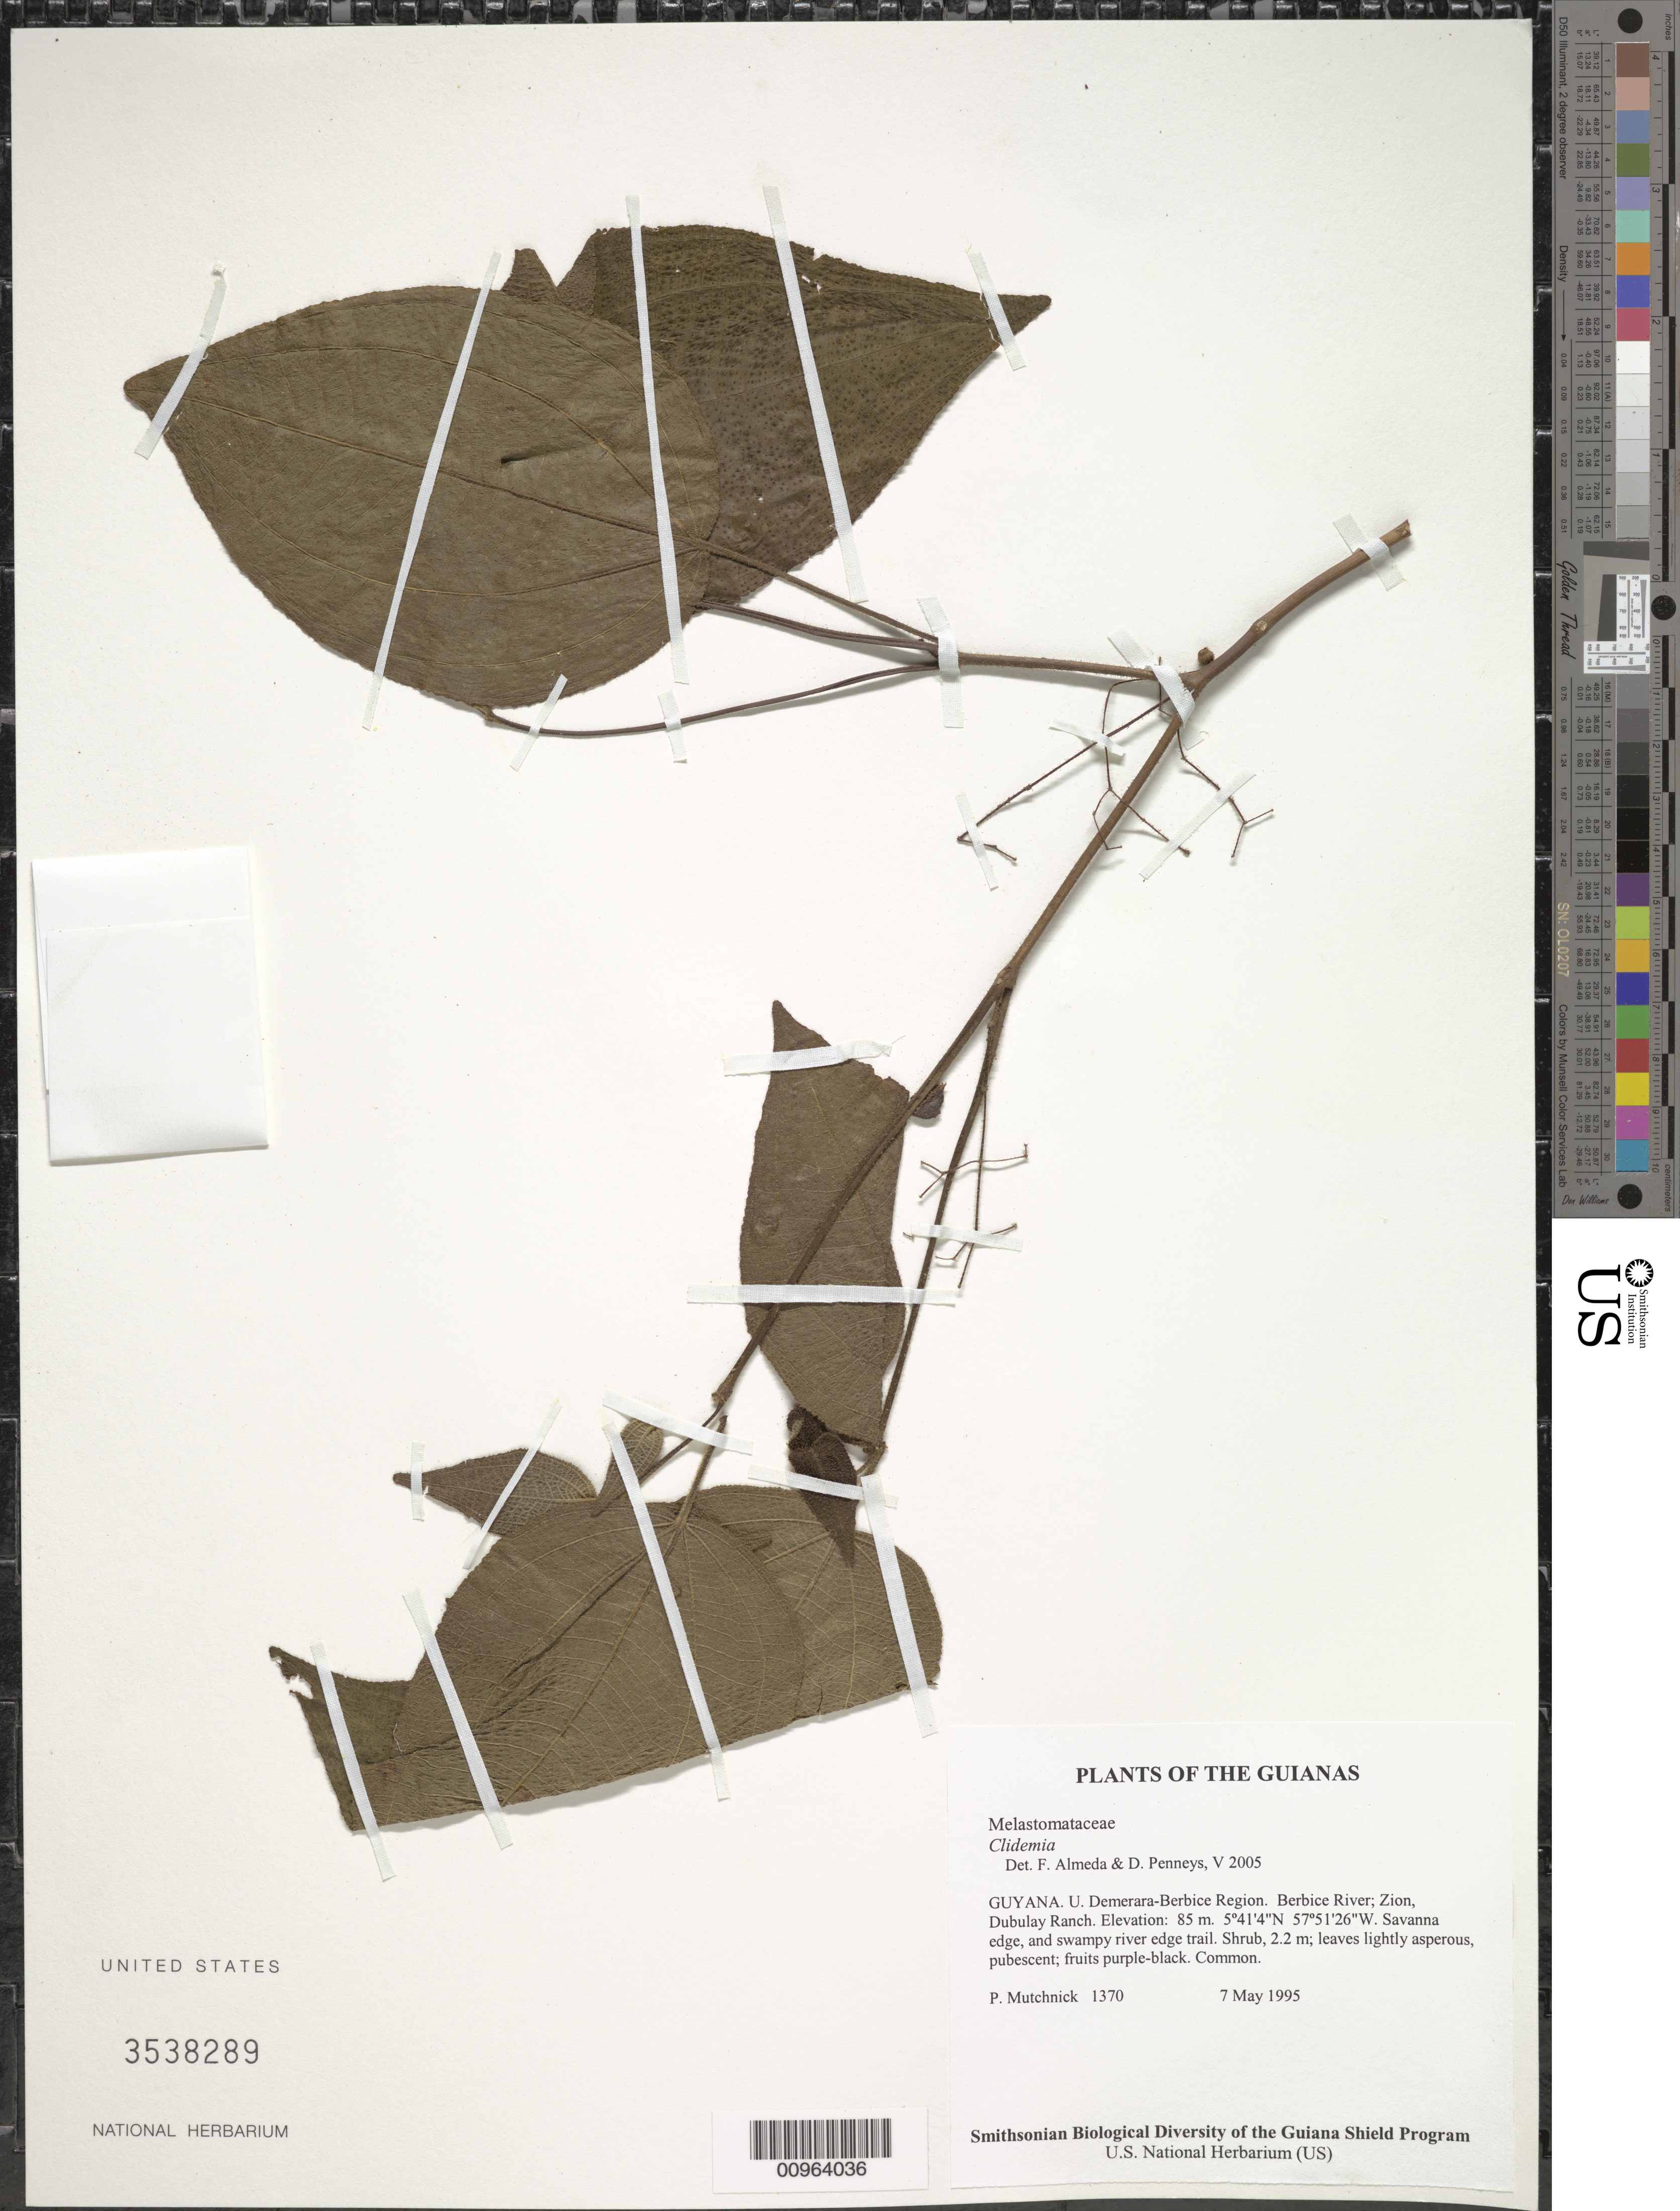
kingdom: Plantae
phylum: Tracheophyta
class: Magnoliopsida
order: Myrtales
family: Melastomataceae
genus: Miconia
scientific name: Miconia fenestrata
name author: (Benth.) Michelang.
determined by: Ferreira-Alves, R.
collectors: P. Mutchnick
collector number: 1370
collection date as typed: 7 May 1995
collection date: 1995-05-07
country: Guyana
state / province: U. Demerara-Berbice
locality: Berbice River; Zion, Dubulay Ranch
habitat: Savanna edge, and swampy river edge trail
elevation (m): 85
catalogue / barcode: US 3538289